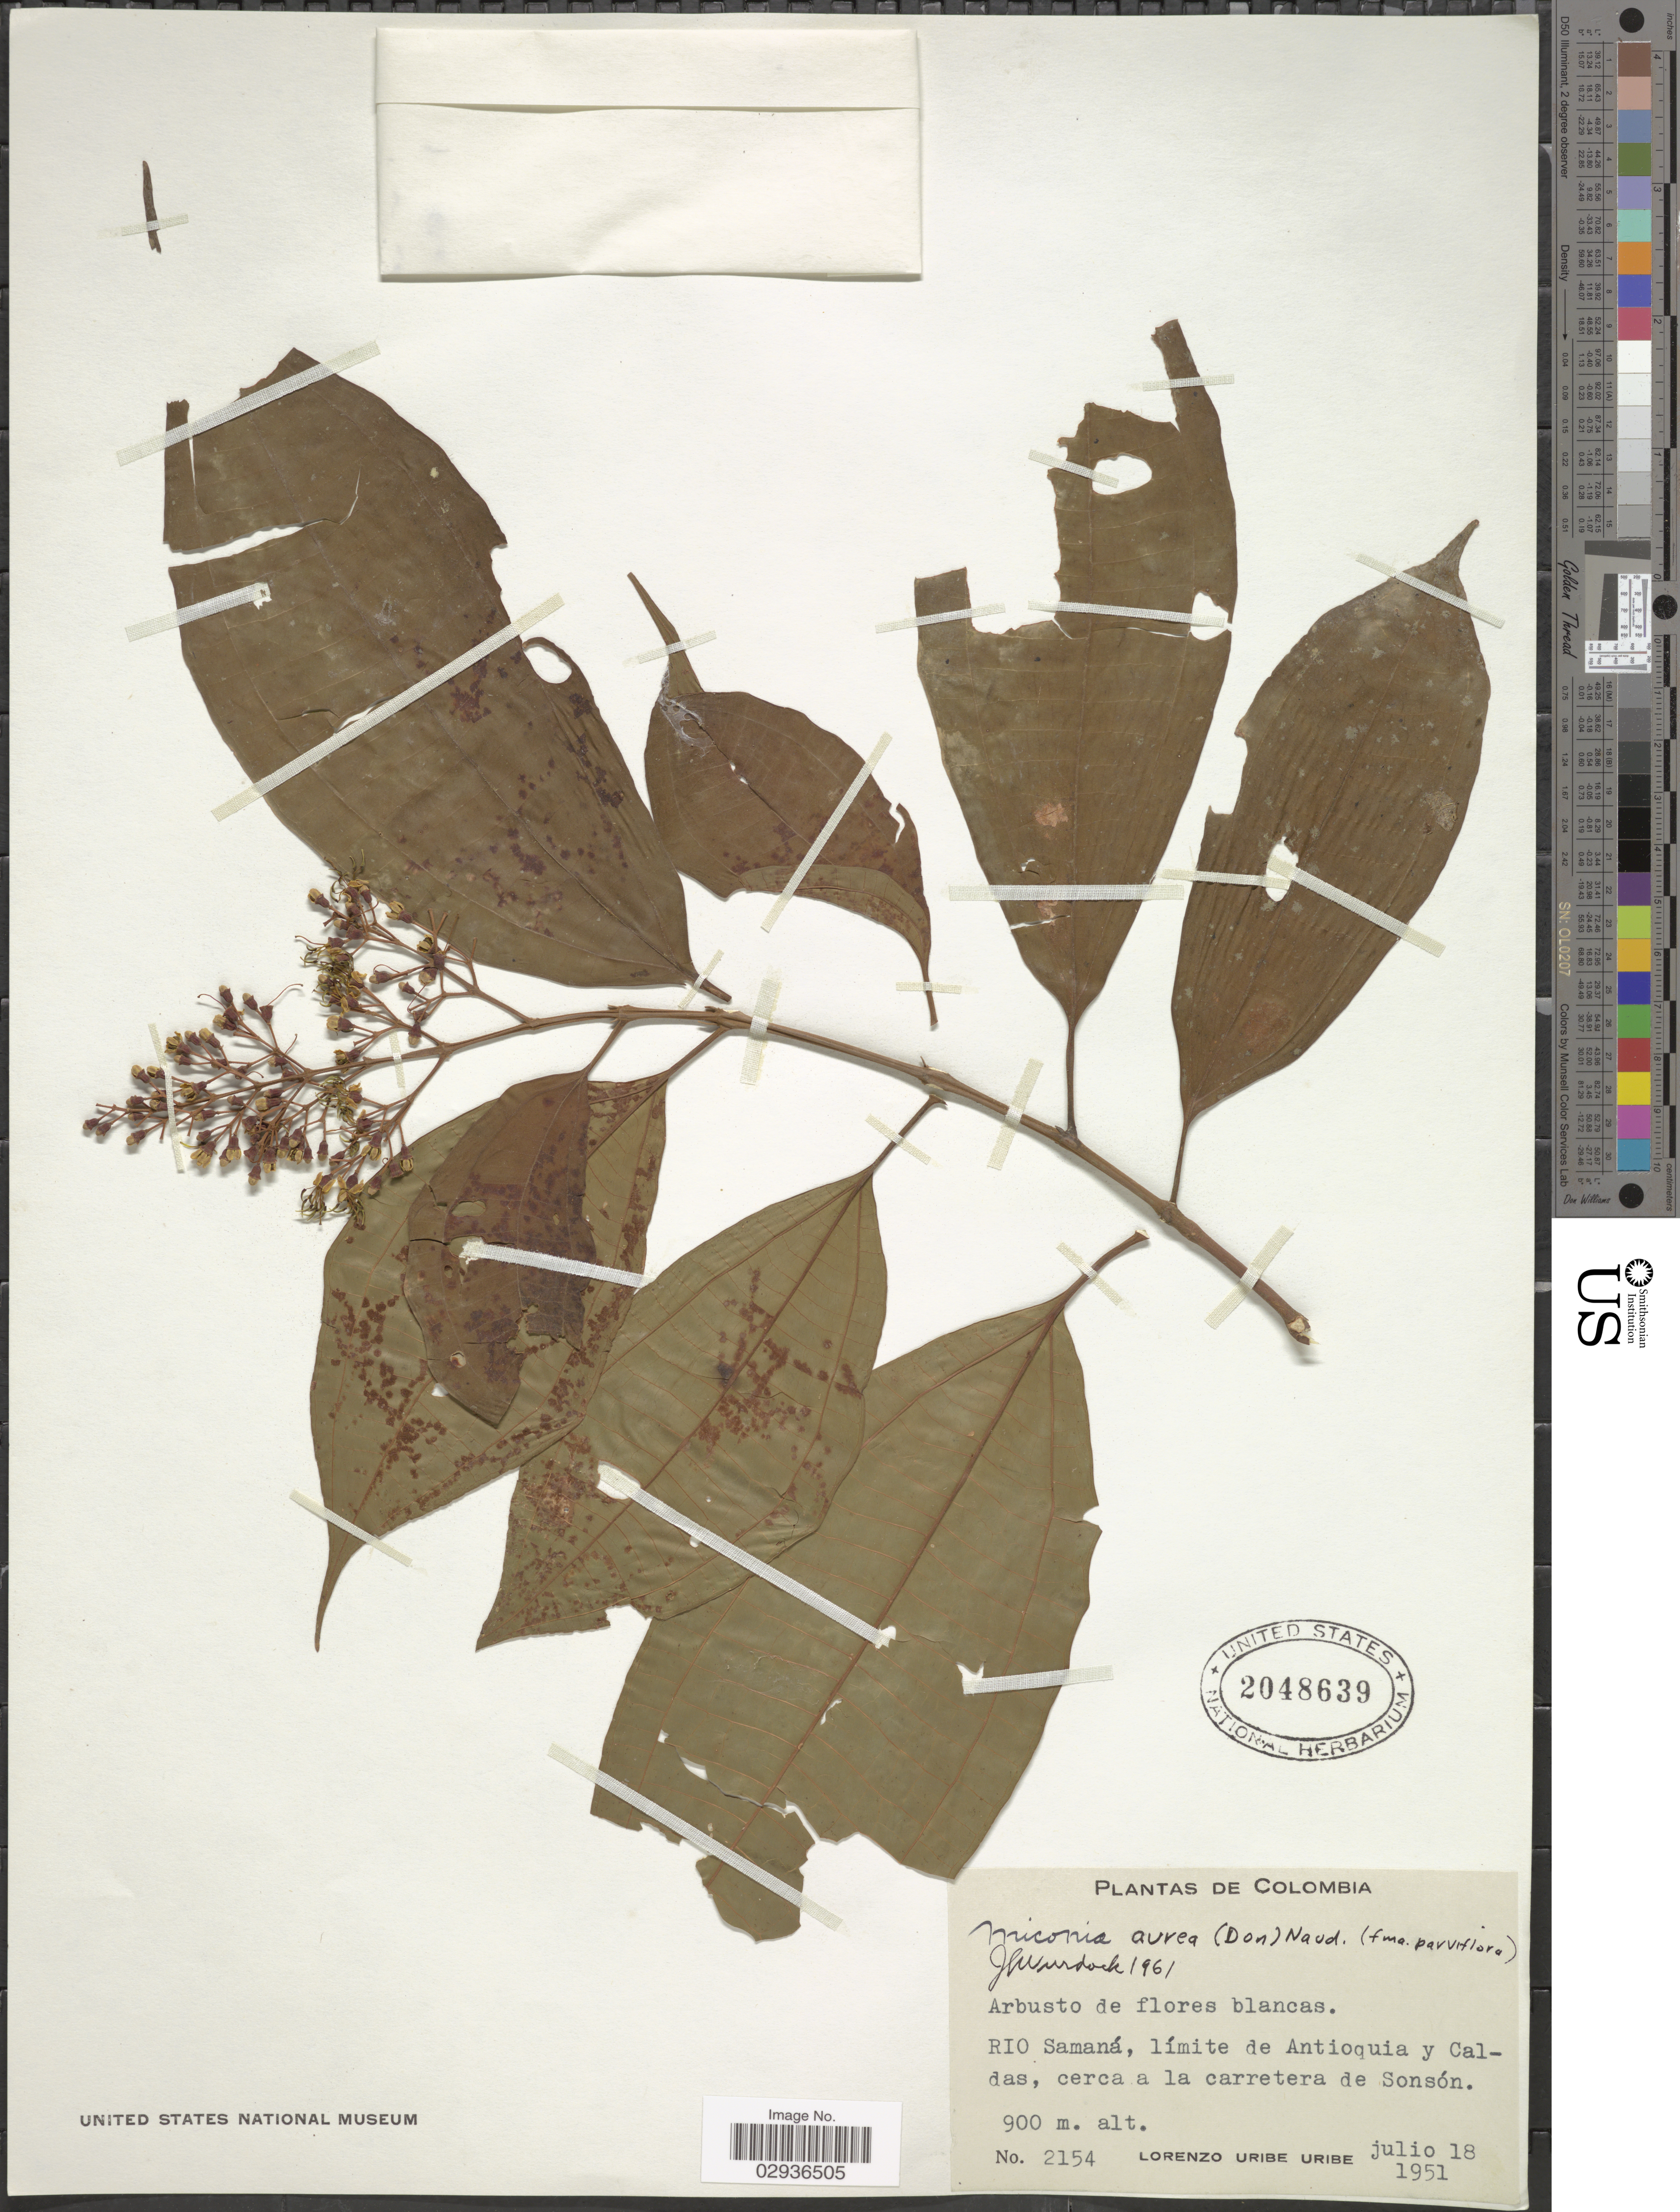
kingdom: Plantae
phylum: Tracheophyta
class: Magnoliopsida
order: Myrtales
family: Melastomataceae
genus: Miconia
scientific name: Miconia aurea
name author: (D. Don) Naudin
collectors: L. Uribe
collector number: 2154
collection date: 1951-07-18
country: Colombia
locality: Rio Samaná, límite de Antioquia y Caldas, cerca a la carretera de Sonsón.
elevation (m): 900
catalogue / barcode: US 2048639